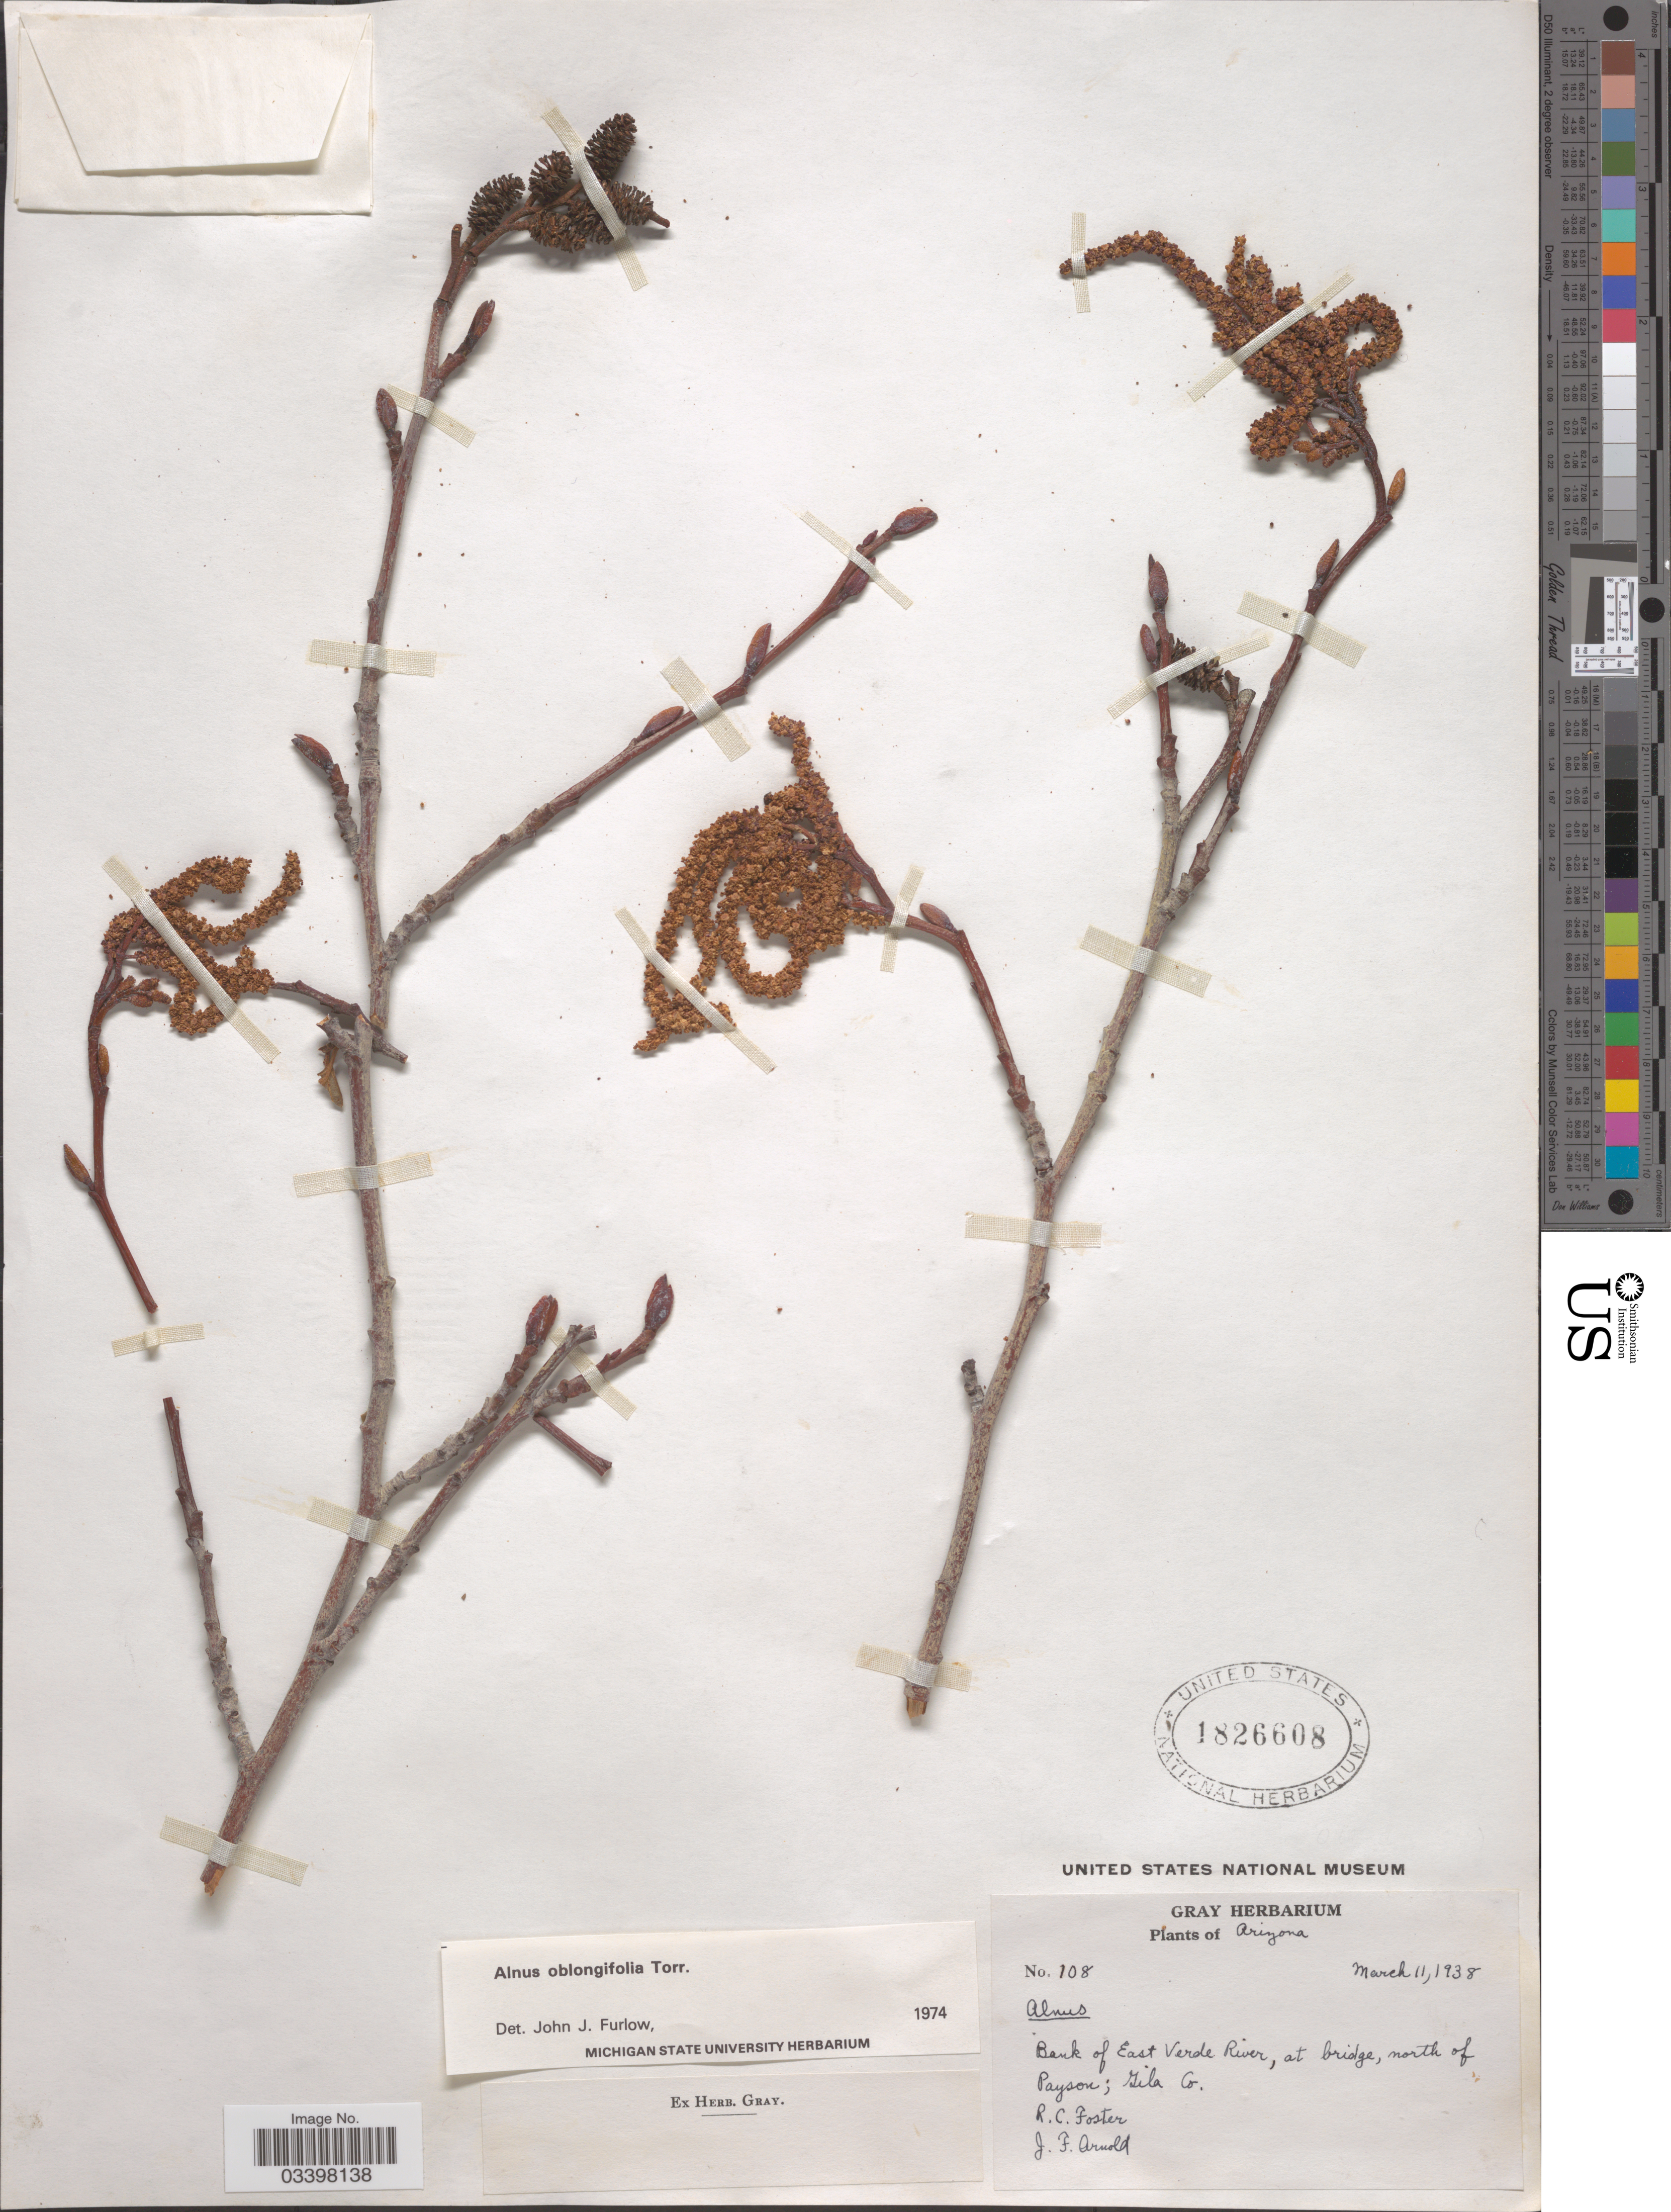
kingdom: Plantae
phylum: Tracheophyta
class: Magnoliopsida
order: Fagales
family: Betulaceae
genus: Alnus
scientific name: Alnus oblongifolia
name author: Torr. in Emory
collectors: R. C. Foster & J. F. Arnold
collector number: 108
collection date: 1938-03-11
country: United States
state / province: Arizona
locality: Bank of East Verde River, at bridge, north of Payson; Gila Co.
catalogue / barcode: US 1826608